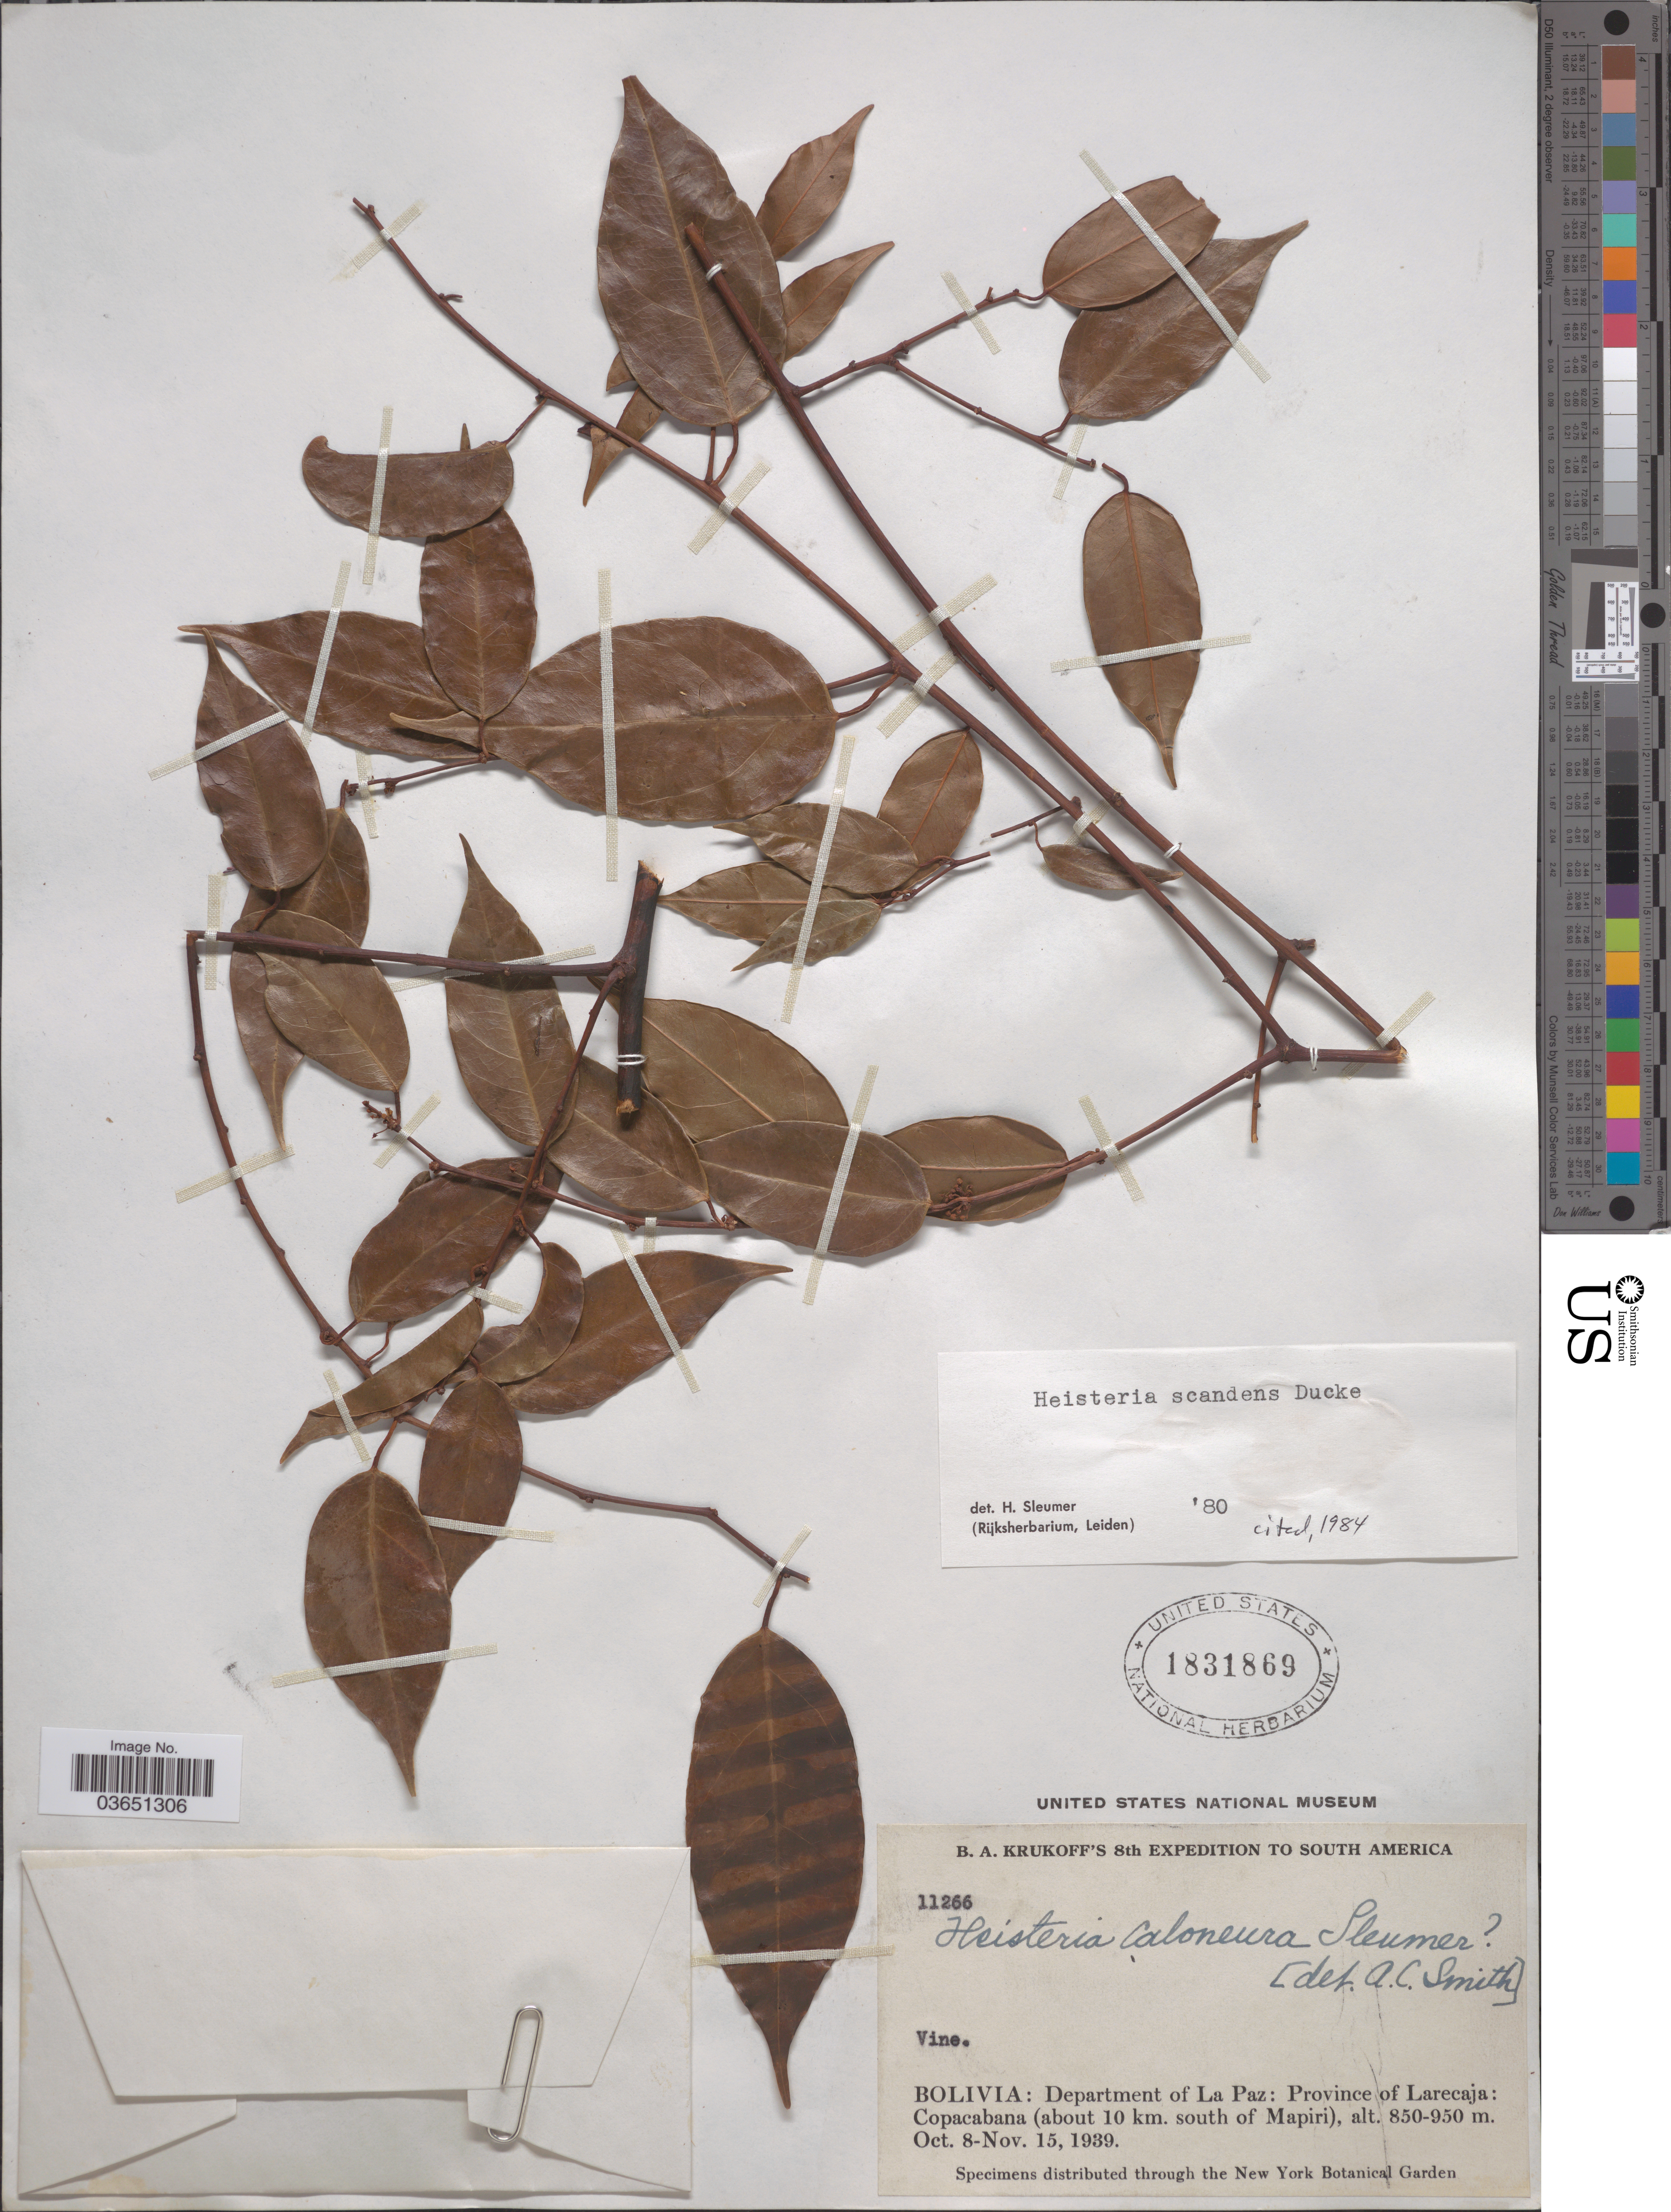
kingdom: Plantae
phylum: Tracheophyta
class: Magnoliopsida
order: Santalales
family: Erythropalaceae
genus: Heisteria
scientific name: Heisteria scandens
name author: Ducke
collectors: B. A. Krukoff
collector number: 11266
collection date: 1939-10-08/1939-11-15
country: Bolivia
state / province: La Paz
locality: Department of La Paz: Province of Larecaja: Copacabana (about 10 km. south of Mapiri).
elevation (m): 850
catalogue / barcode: US 1831869